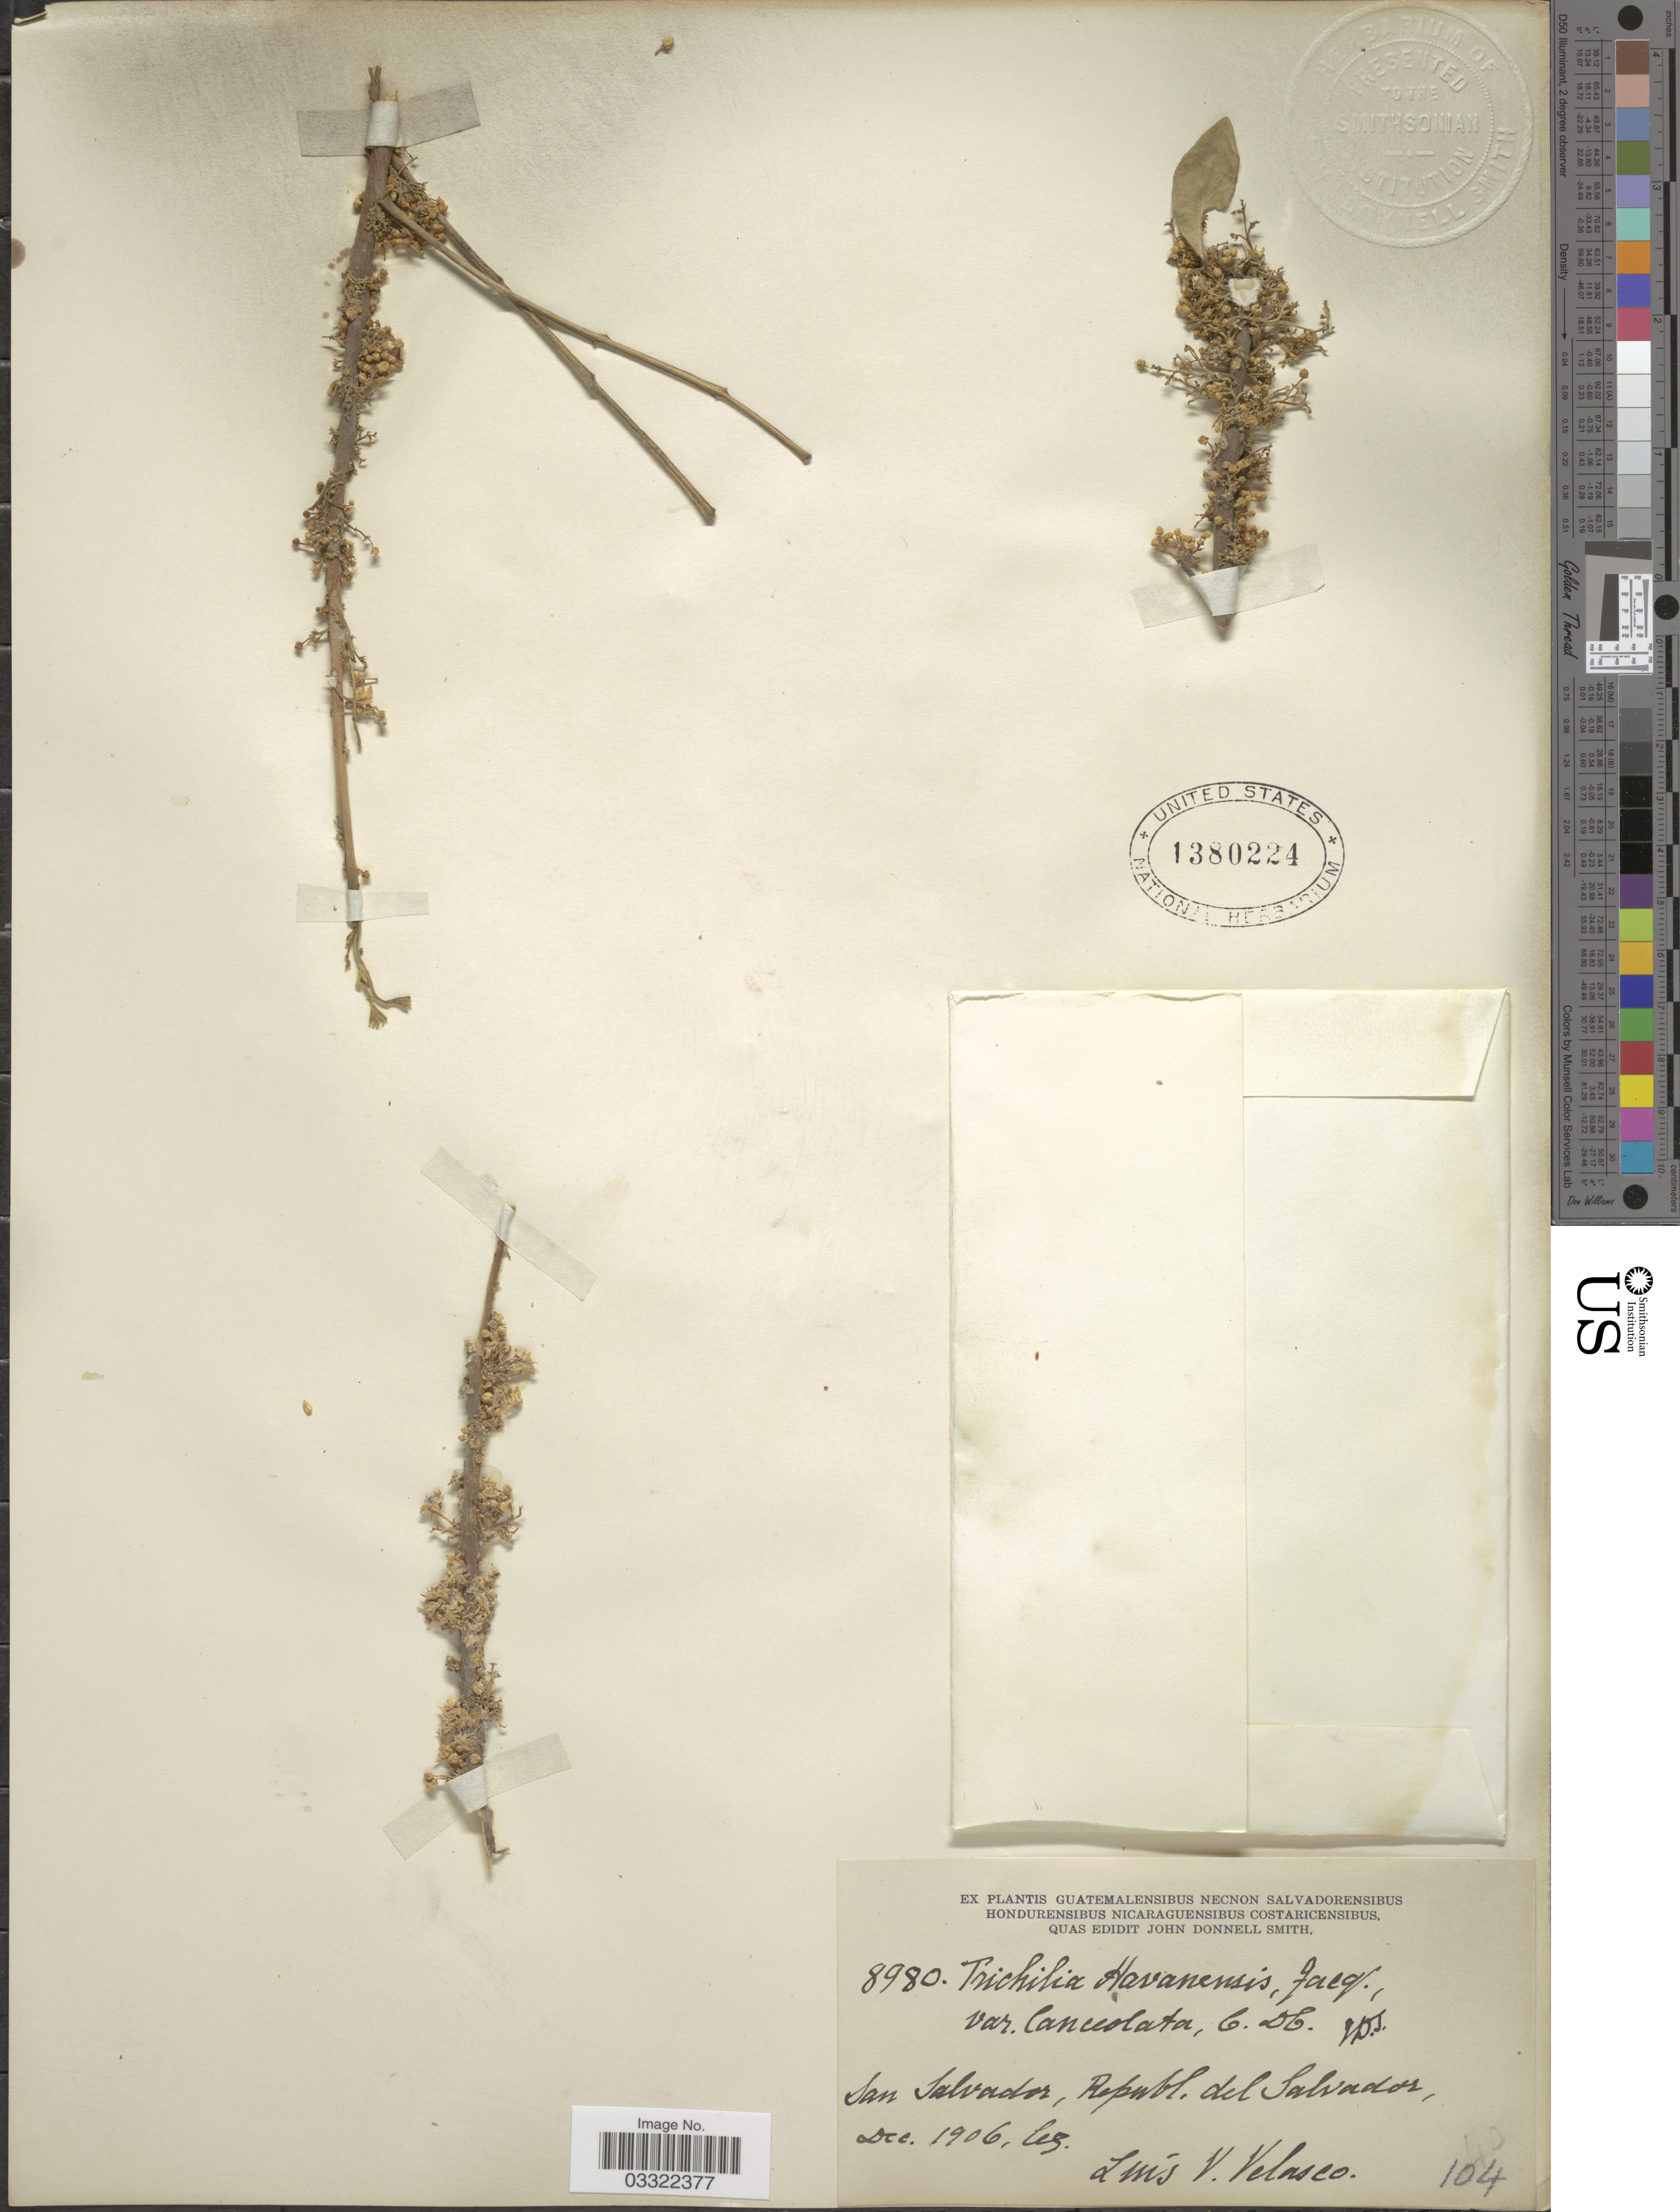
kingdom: Plantae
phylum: Tracheophyta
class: Magnoliopsida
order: Sapindales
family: Meliaceae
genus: Trichilia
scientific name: Trichilia havanensis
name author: Jacq.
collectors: L. Velasco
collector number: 8980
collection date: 1906-12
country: El Salvador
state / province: San Salvador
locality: Republ. del Salvador.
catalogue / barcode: US 1380224